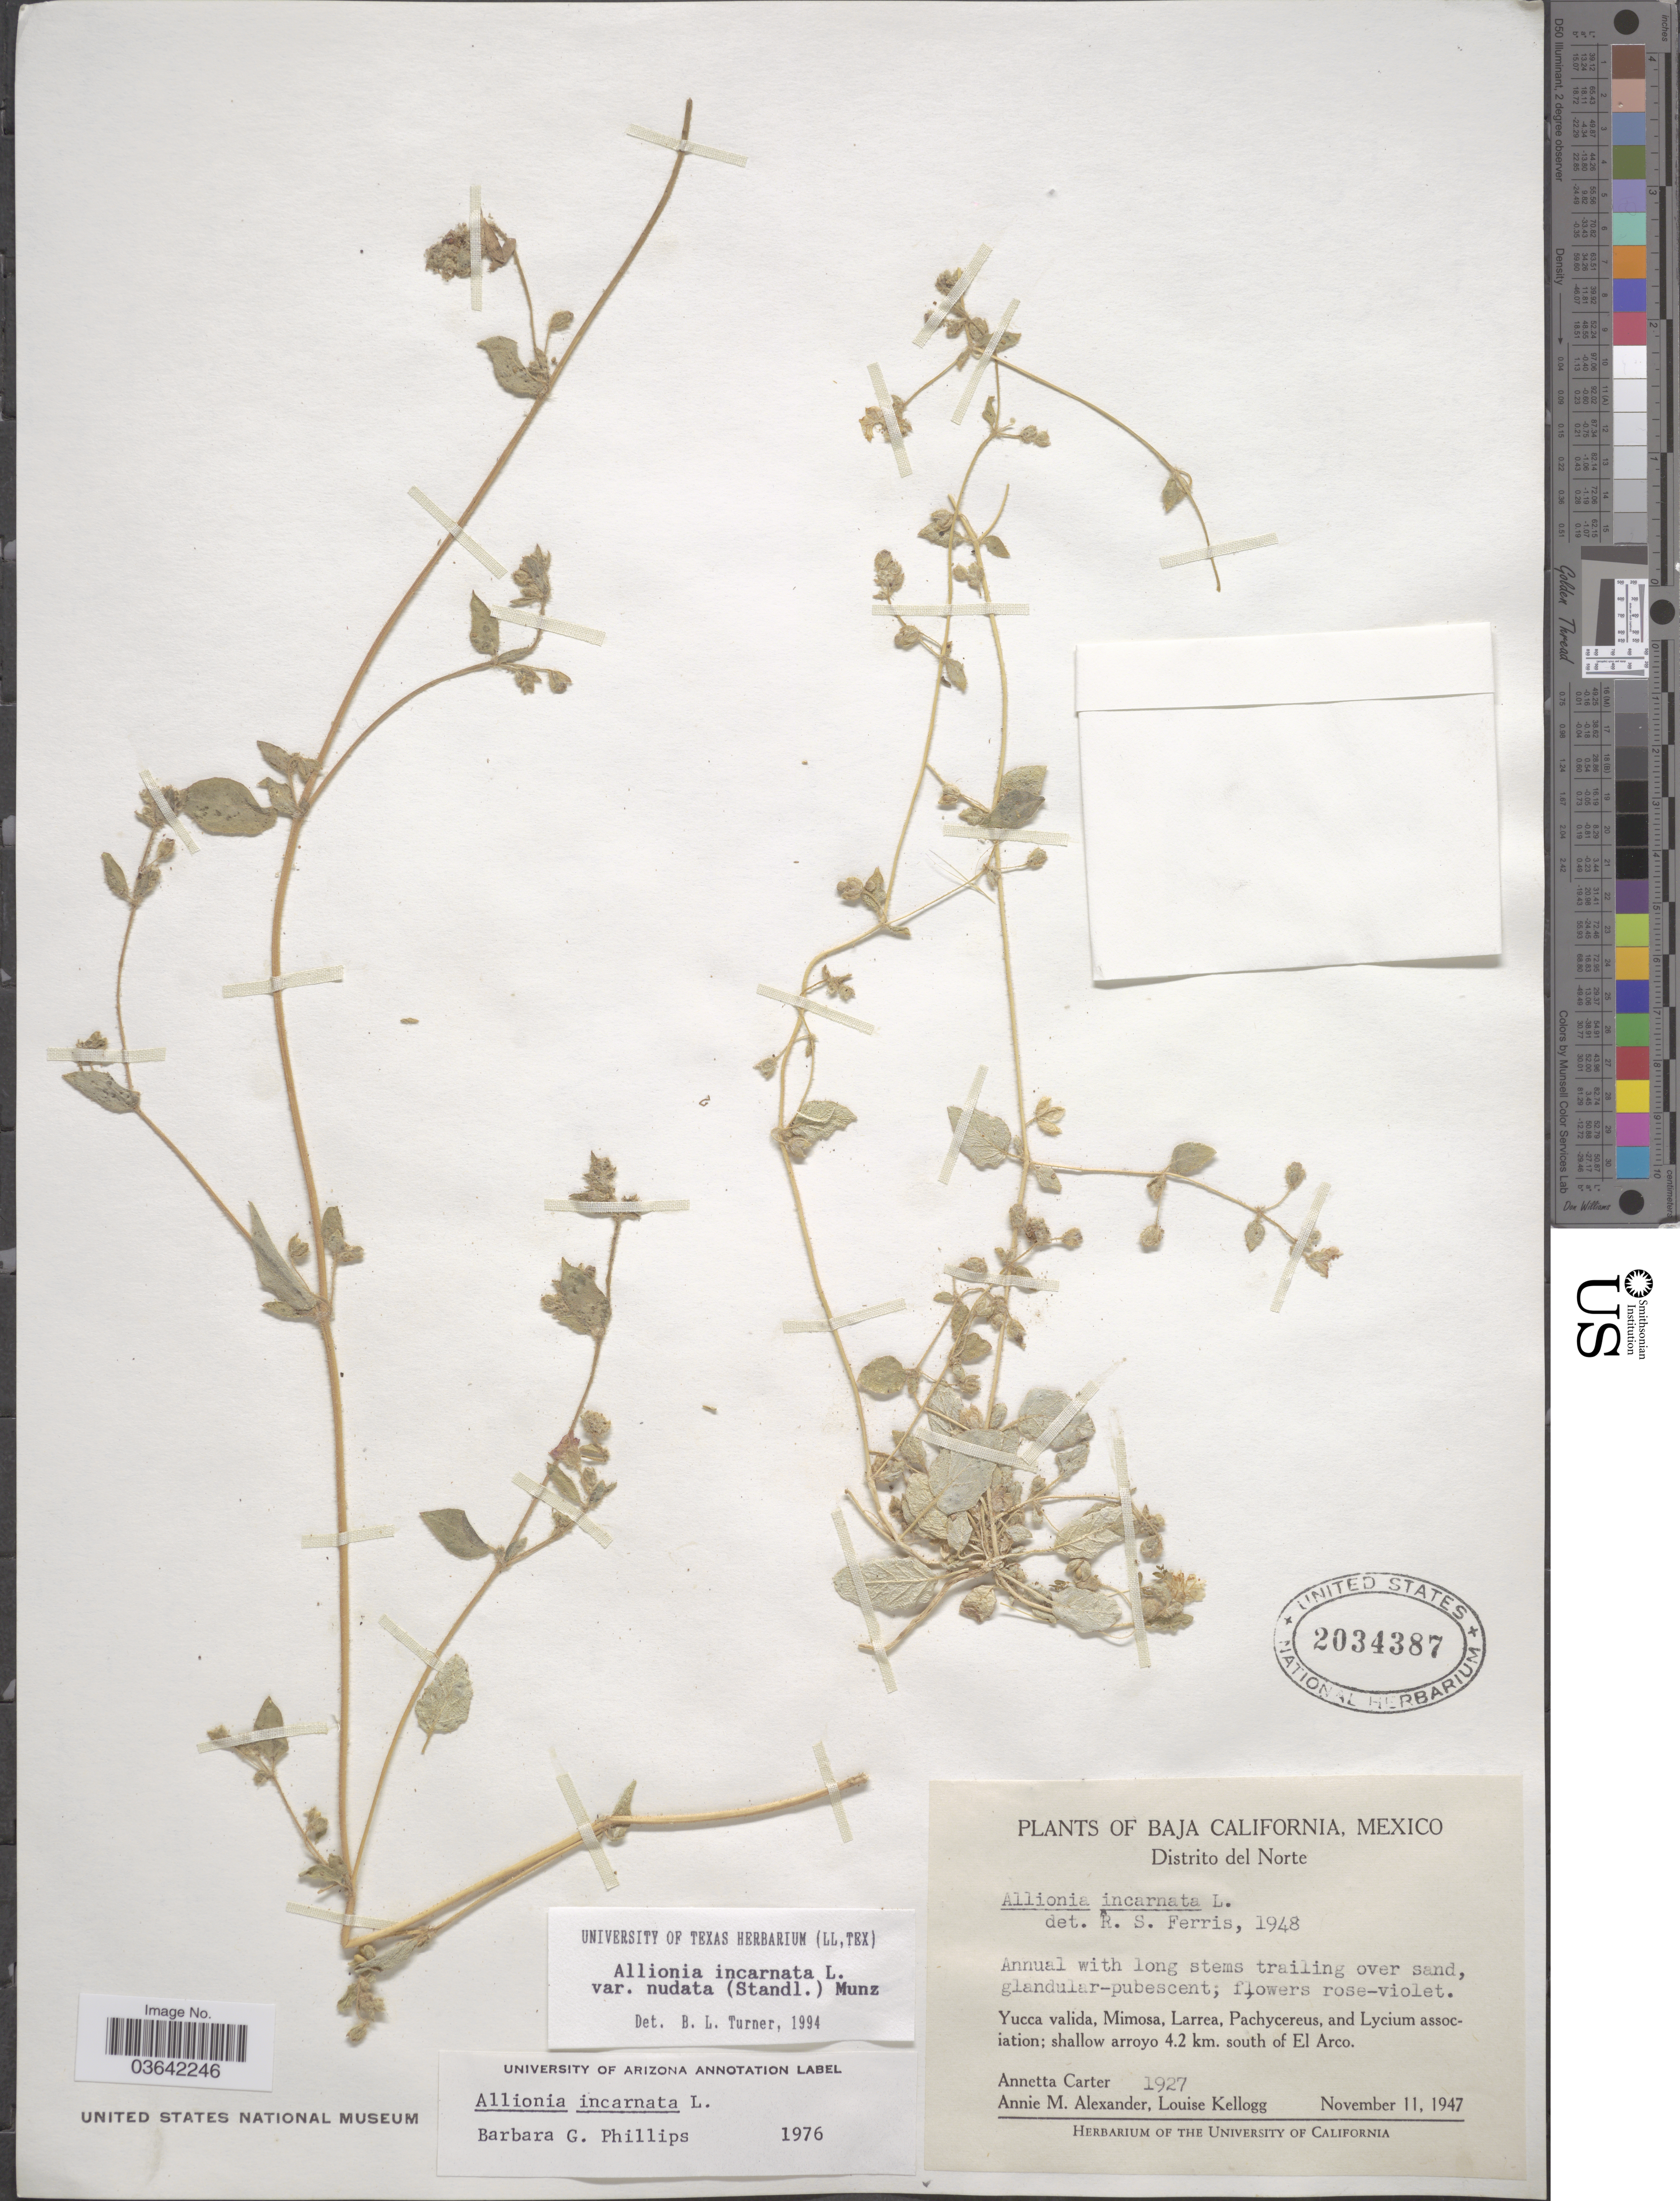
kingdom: Plantae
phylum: Tracheophyta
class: Magnoliopsida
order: Caryophyllales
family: Nyctaginaceae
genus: Allionia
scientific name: Allionia incarnata var. nudata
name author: (Standl.) Munz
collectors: A. Carter, A. M. Alexander & L. Kellogg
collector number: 1927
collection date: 1947-11-11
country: Mexico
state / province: Baja California Norte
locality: Distrito del Norte. Shallow arroyo 4.2 km. south of El Arco.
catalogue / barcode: US 2034387